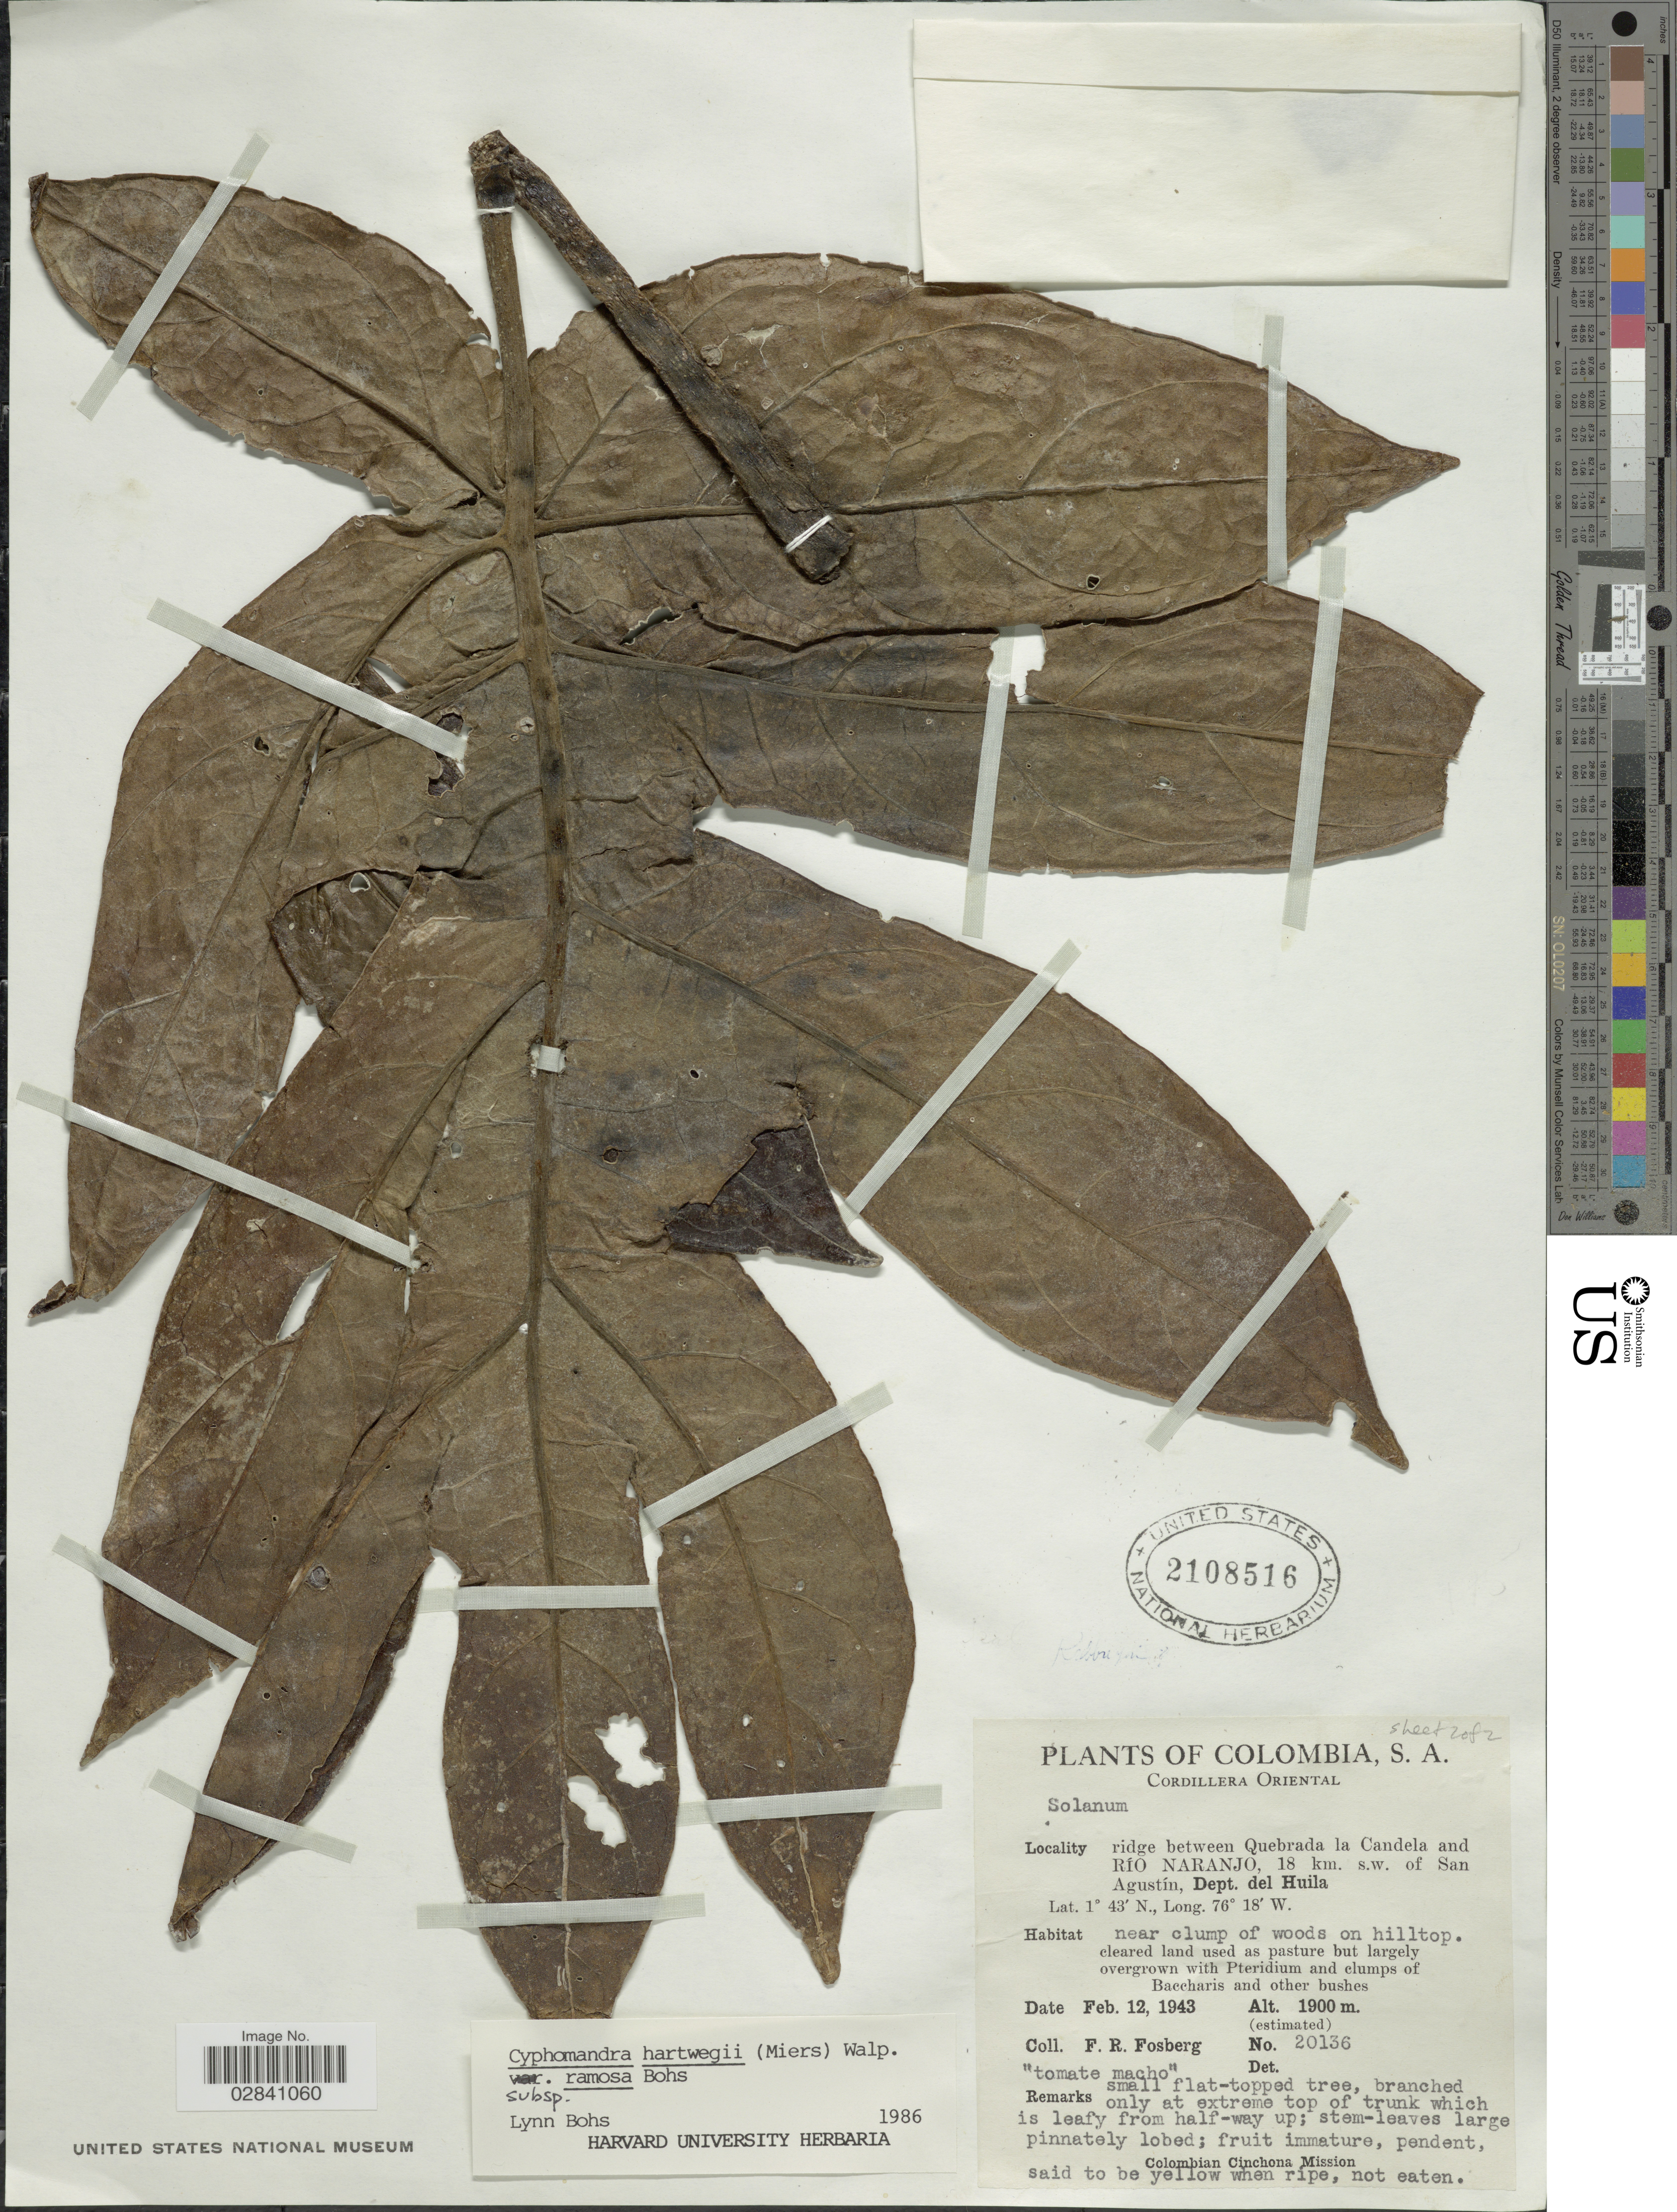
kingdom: Plantae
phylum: Tracheophyta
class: Magnoliopsida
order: Solanales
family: Solanaceae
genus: Cyphomandra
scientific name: Cyphomandra hartwegii subsp. ramosa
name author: Bohs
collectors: F. R. Fosberg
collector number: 20136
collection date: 1943-02-12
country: Colombia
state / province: Huila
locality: Cordillera Oriental. Ridge between Quebrada la Candela and Río Naranjo, 18 km. s. w. of San Augustín, Dept. del Huila.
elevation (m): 1900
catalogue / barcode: US 2108516